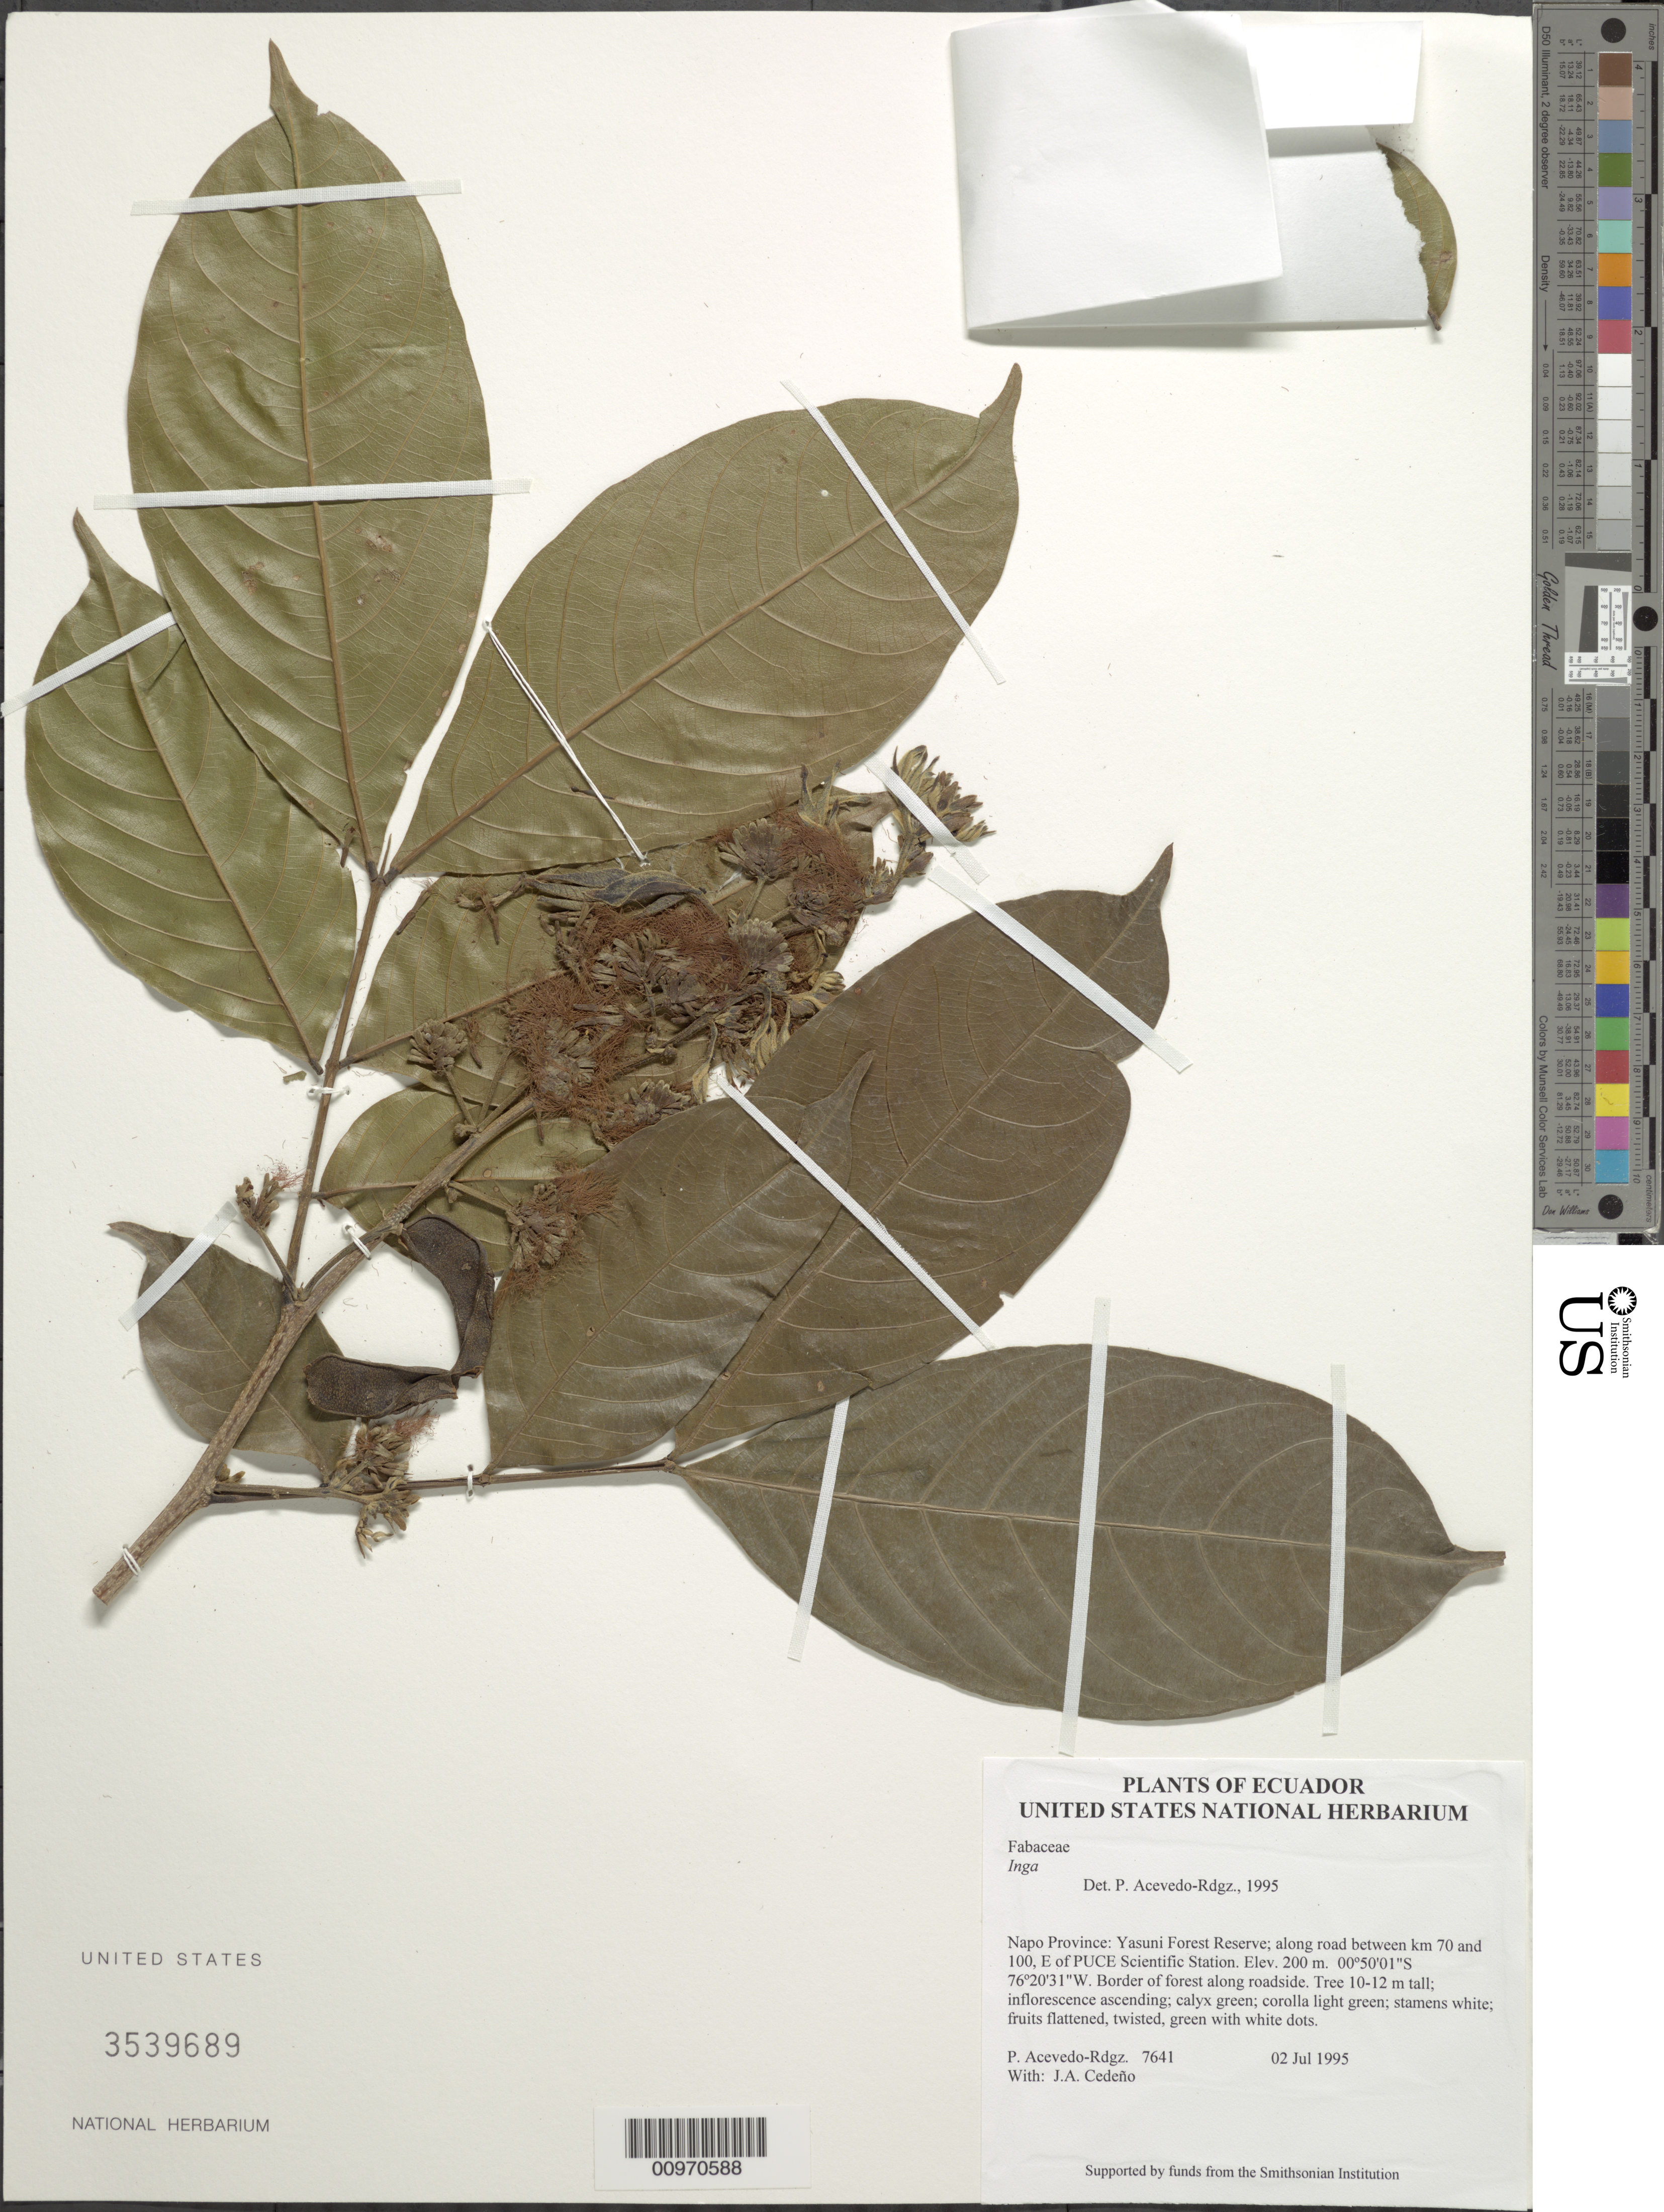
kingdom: Plantae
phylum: Tracheophyta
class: Magnoliopsida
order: Fabales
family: Fabaceae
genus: Inga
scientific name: Inga sp.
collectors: P. Acevedo-Rodr. & J. A. Cedeño M.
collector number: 7641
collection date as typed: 02 Jul 1995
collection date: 1995-07-02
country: Ecuador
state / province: Napo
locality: Napo Province: Yasuni Forest Reserve; along road between km 70 and 100, E of PUCE Scientific Station.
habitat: Border of forest along roadside.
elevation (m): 200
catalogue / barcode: US 3539689